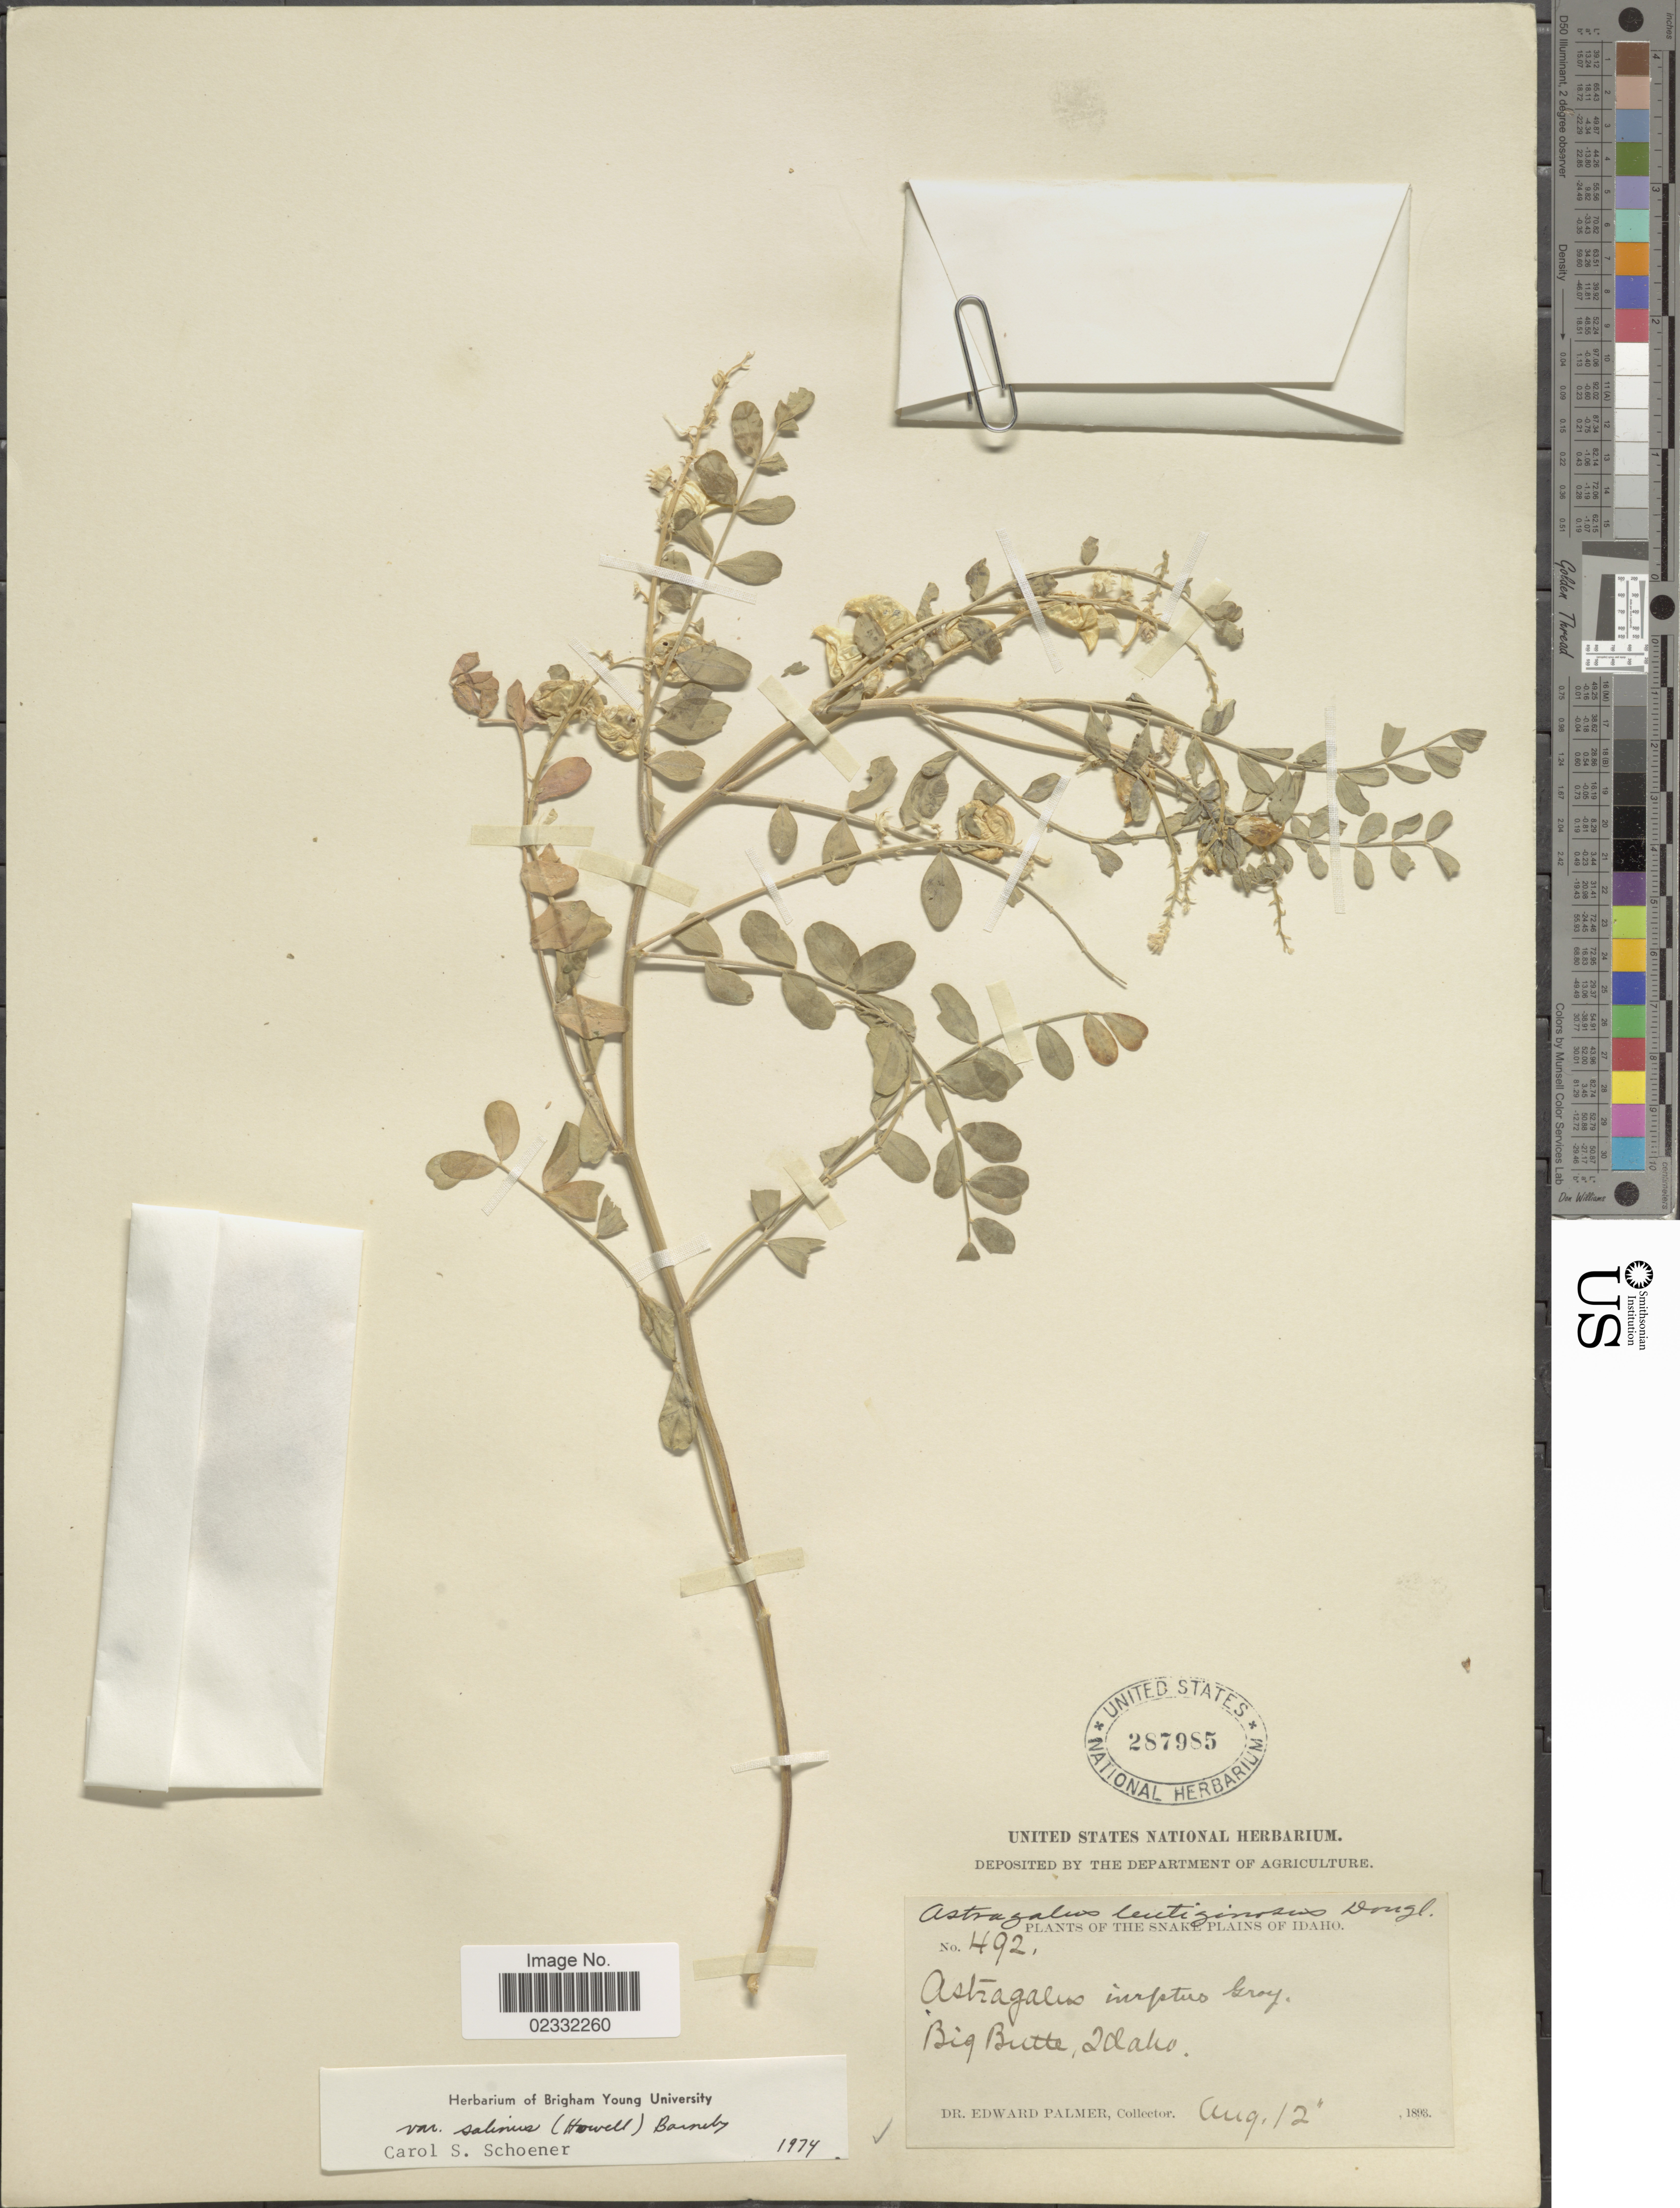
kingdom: Plantae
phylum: Tracheophyta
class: Magnoliopsida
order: Fabales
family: Fabaceae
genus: Astragalus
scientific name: Astragalus lentiginosus var. salinus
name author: (Howell) Barneby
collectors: E. Palmer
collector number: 492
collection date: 1893-08-12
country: United States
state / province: Idaho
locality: The Snake Plains of Idaho, Big Butte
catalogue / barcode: US 287985